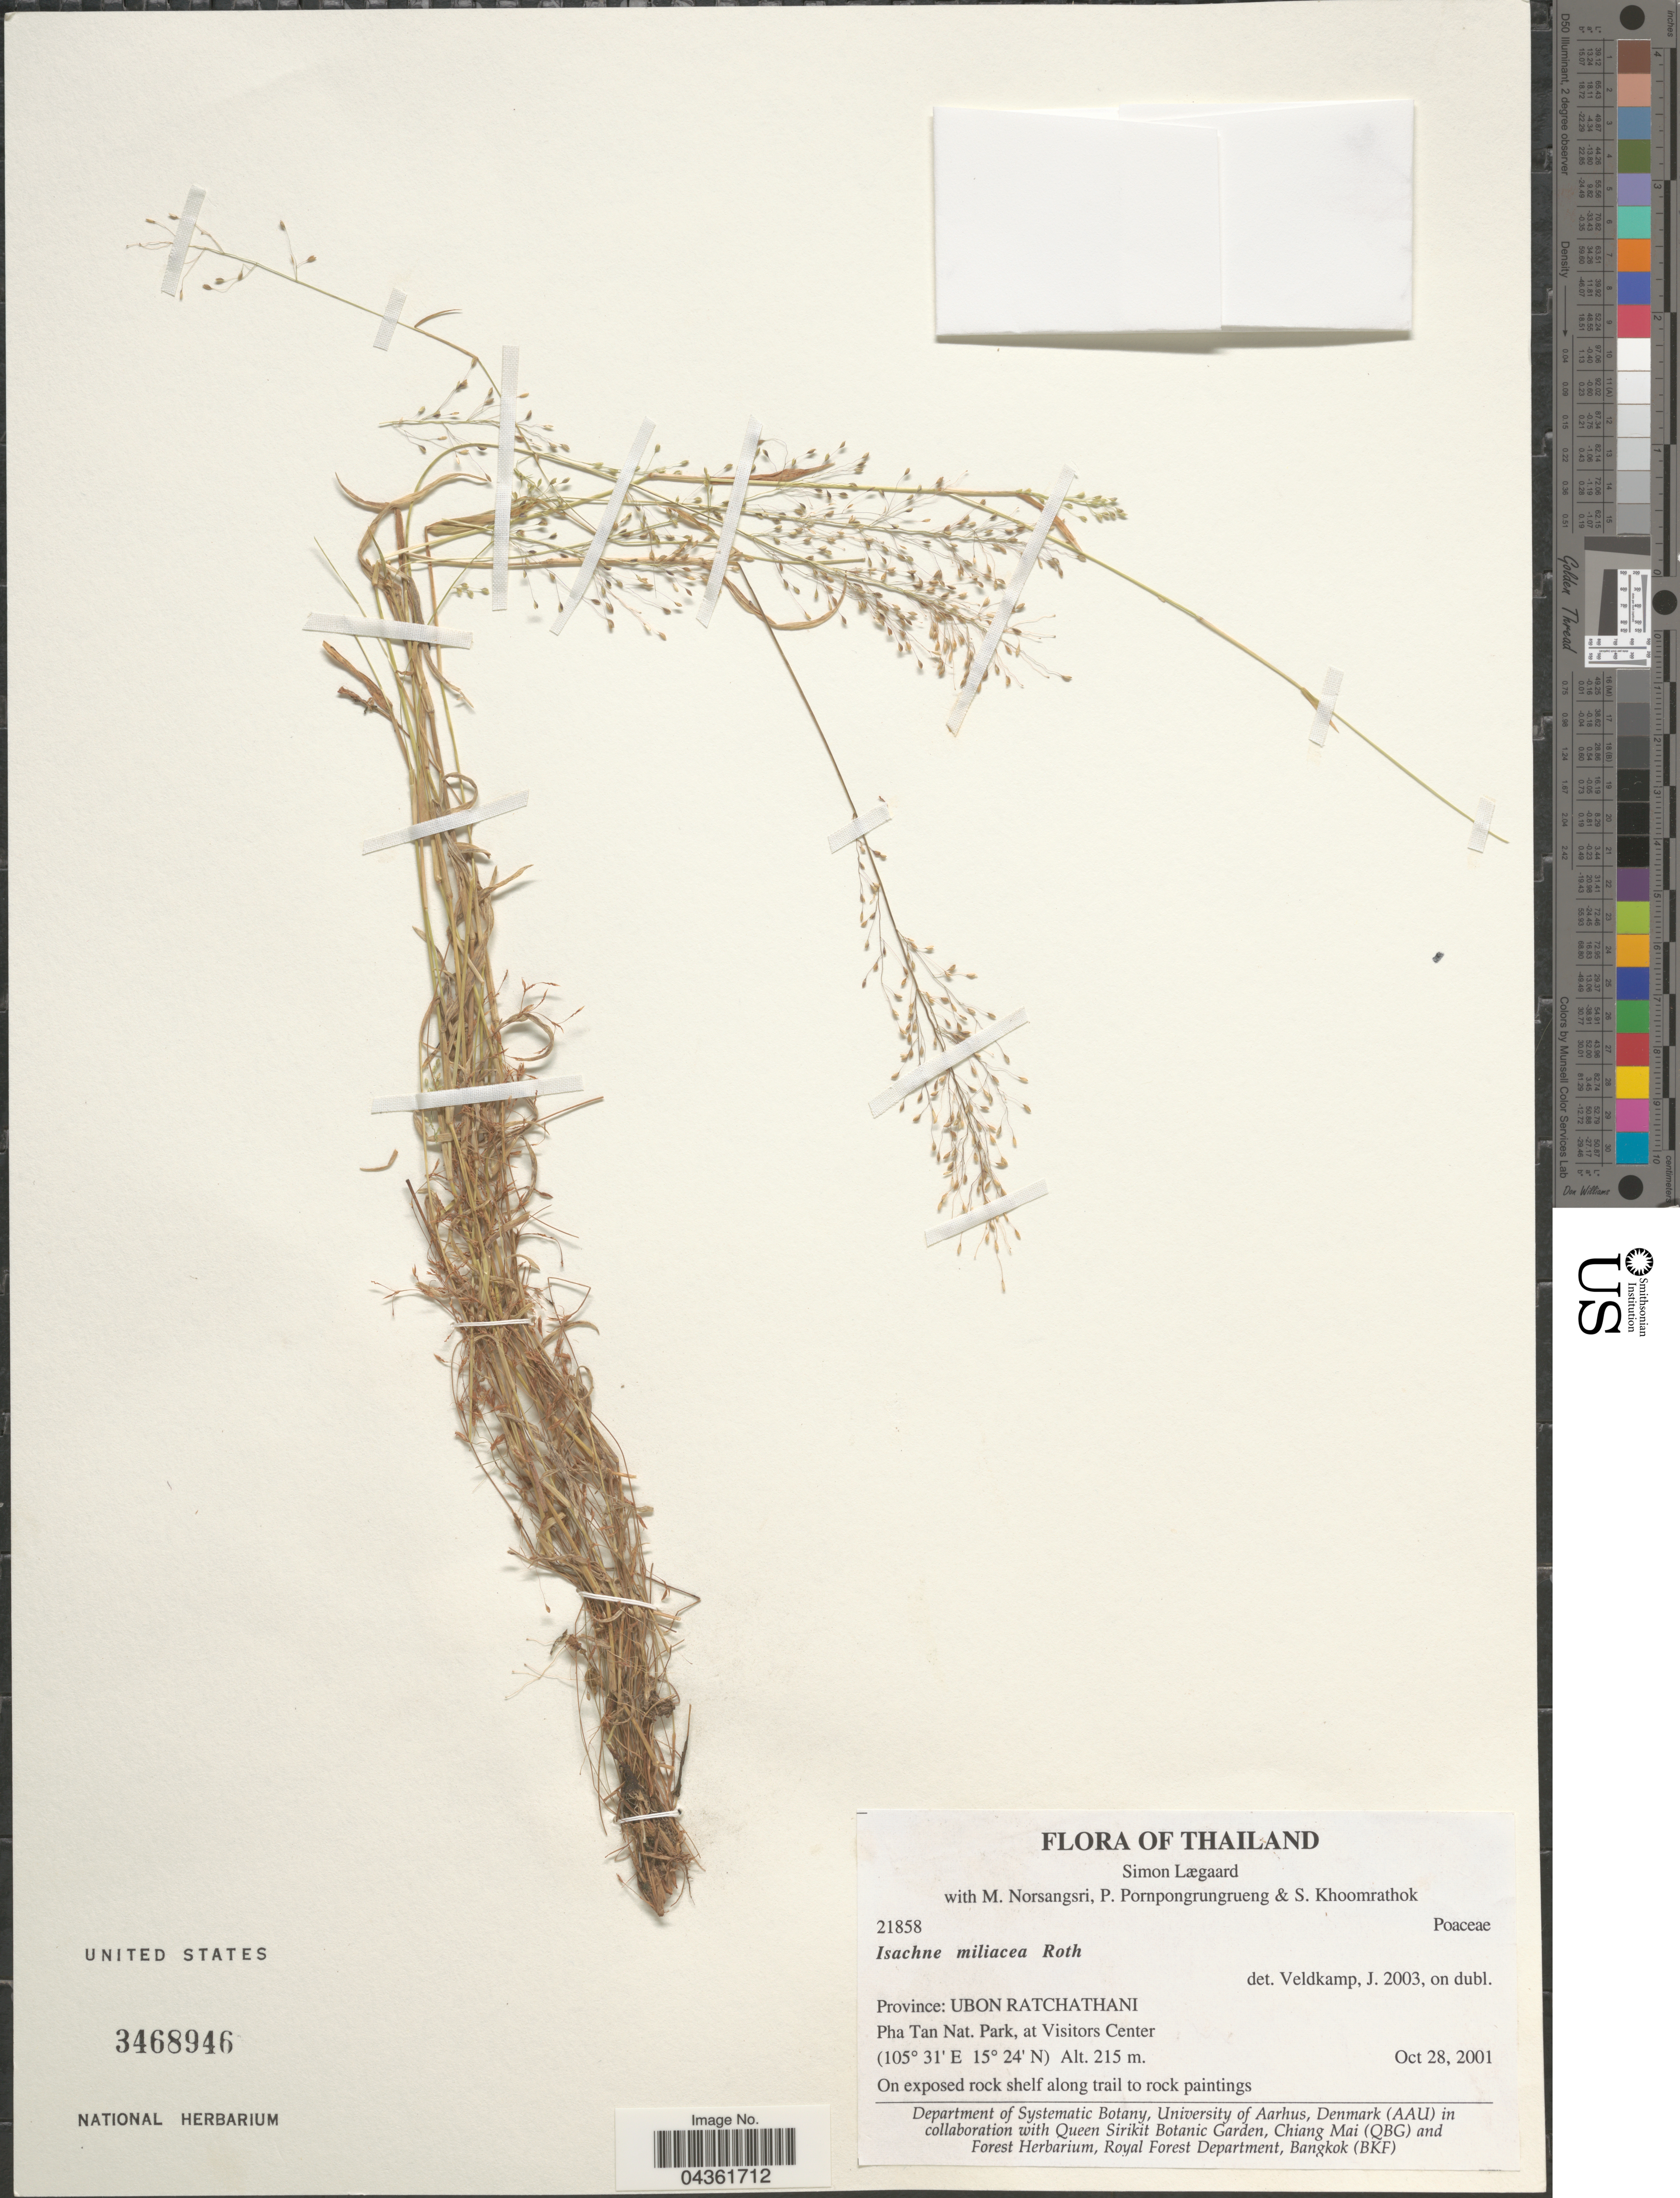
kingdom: Plantae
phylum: Tracheophyta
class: Liliopsida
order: Poales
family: Poaceae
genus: Isachne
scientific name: Isachne minutula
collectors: S. Lægaard, M. Norsangsri, P. Pornpongrungrueng & S. Khoomrathok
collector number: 21858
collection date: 2001-10-28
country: Thailand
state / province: Ubon Ratchathani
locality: Pha Tan Nat. Park, at Visitors Center.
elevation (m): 215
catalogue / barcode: US 3468946